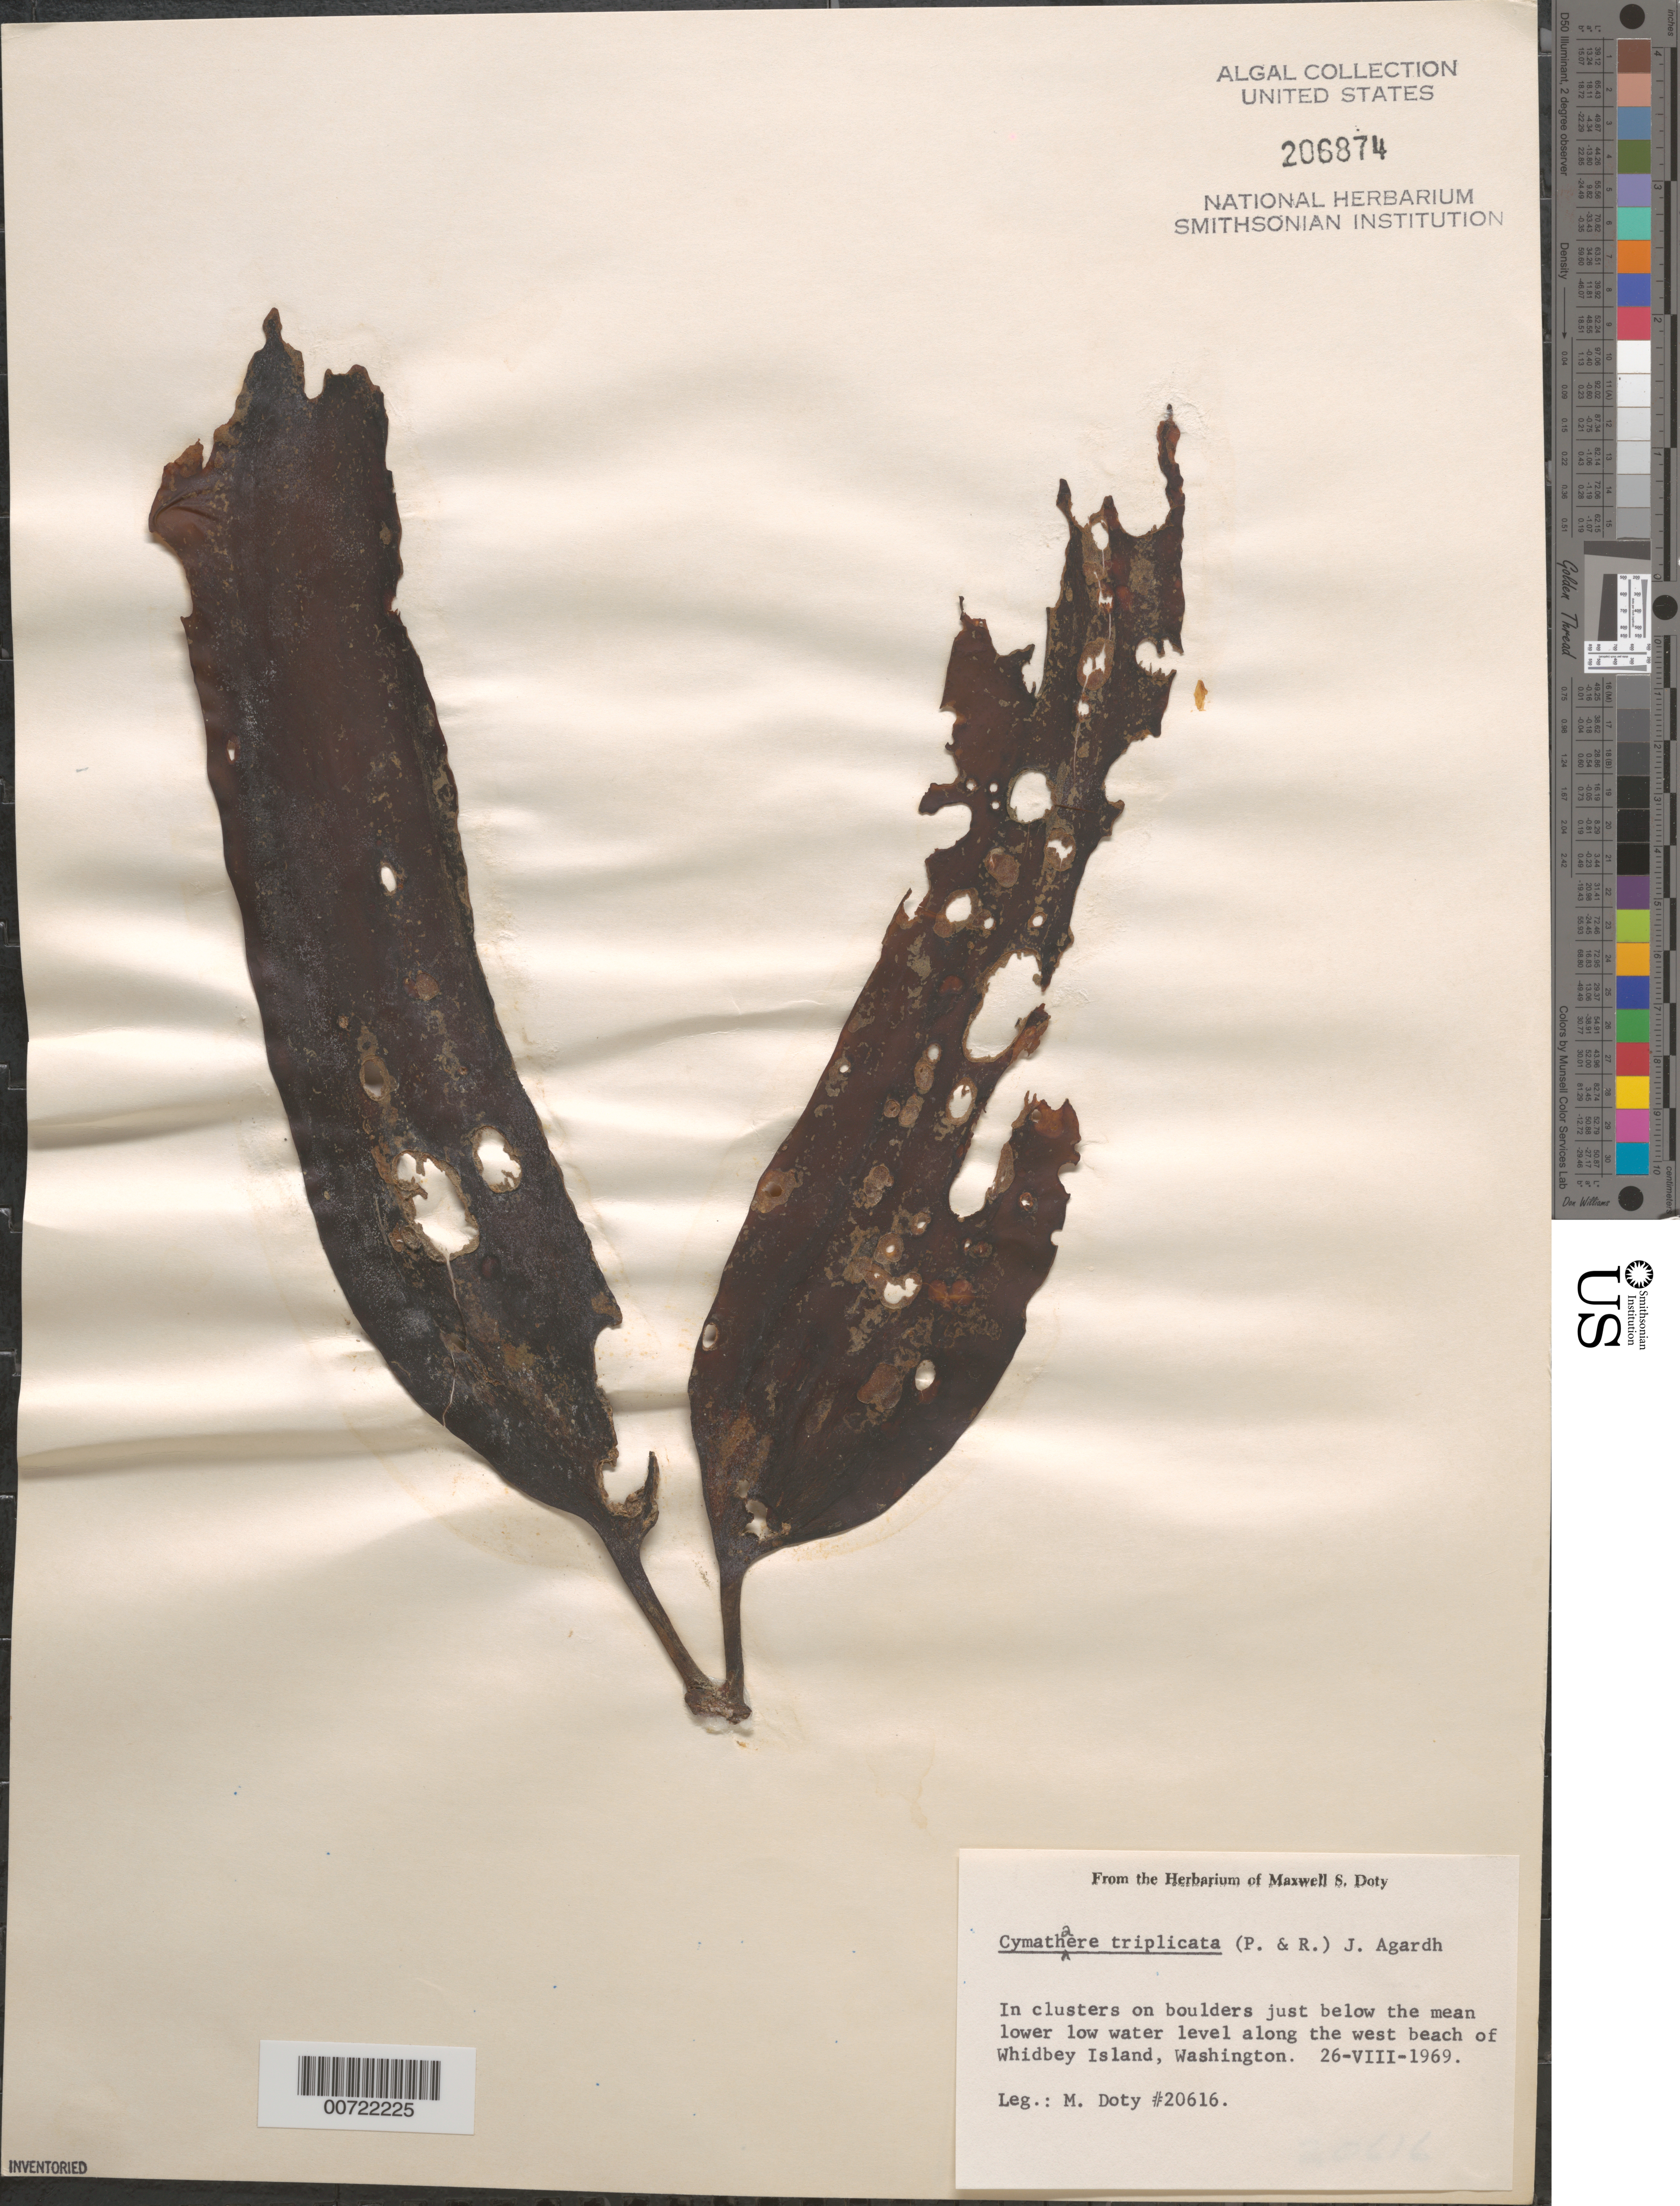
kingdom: Chromista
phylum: Ochrophyta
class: Phaeophyceae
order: Laminariales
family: Laminariaceae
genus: Cymathaere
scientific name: Cymathaere triplicata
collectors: M. S. Doty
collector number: MSD 20616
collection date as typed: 26 Aug 1969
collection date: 1969-08-26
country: United States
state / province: Washington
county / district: Island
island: Whidbey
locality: West Beach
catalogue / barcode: US 206874